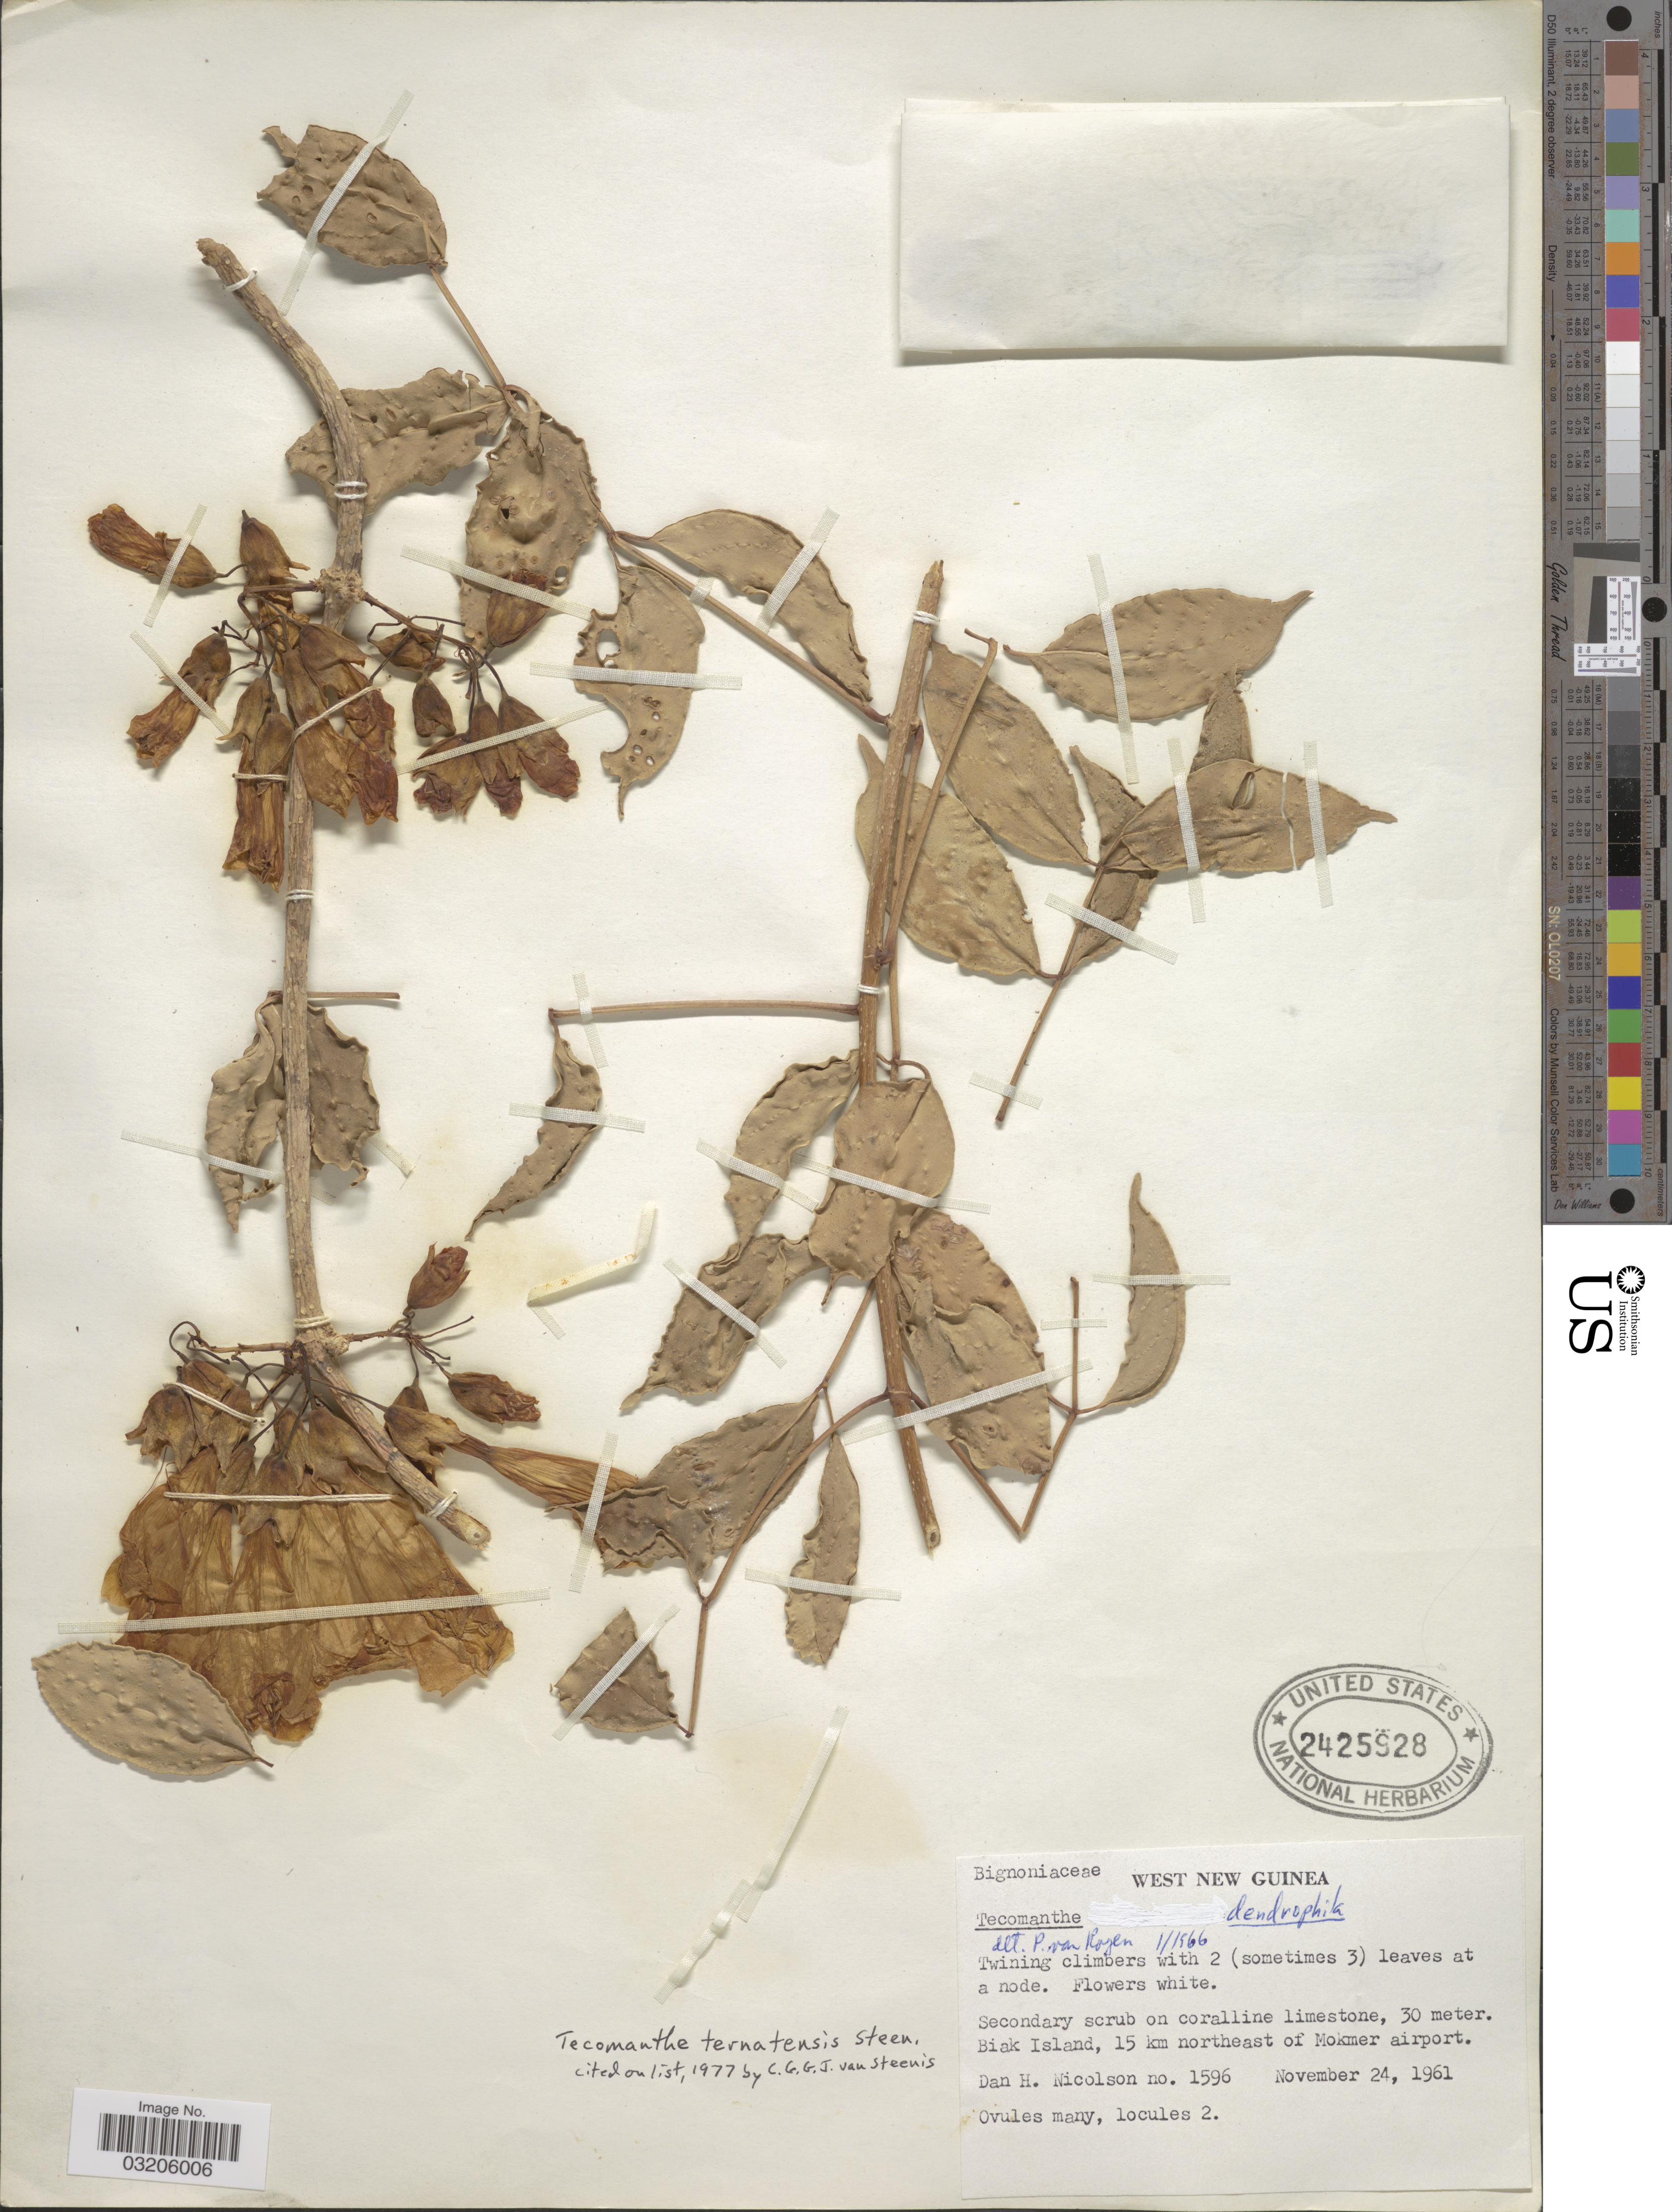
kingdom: Plantae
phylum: Tracheophyta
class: Magnoliopsida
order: Lamiales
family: Bignoniaceae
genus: Tecomanthe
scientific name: Tecomanthe ternatensis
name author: Steenis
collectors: D. Nicholson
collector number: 1596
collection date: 1961-11-24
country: Papua New Guinea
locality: West New Guinea. Biak Island, 15 km northeast of Mokmer airport.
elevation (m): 30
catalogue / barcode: US 2425928